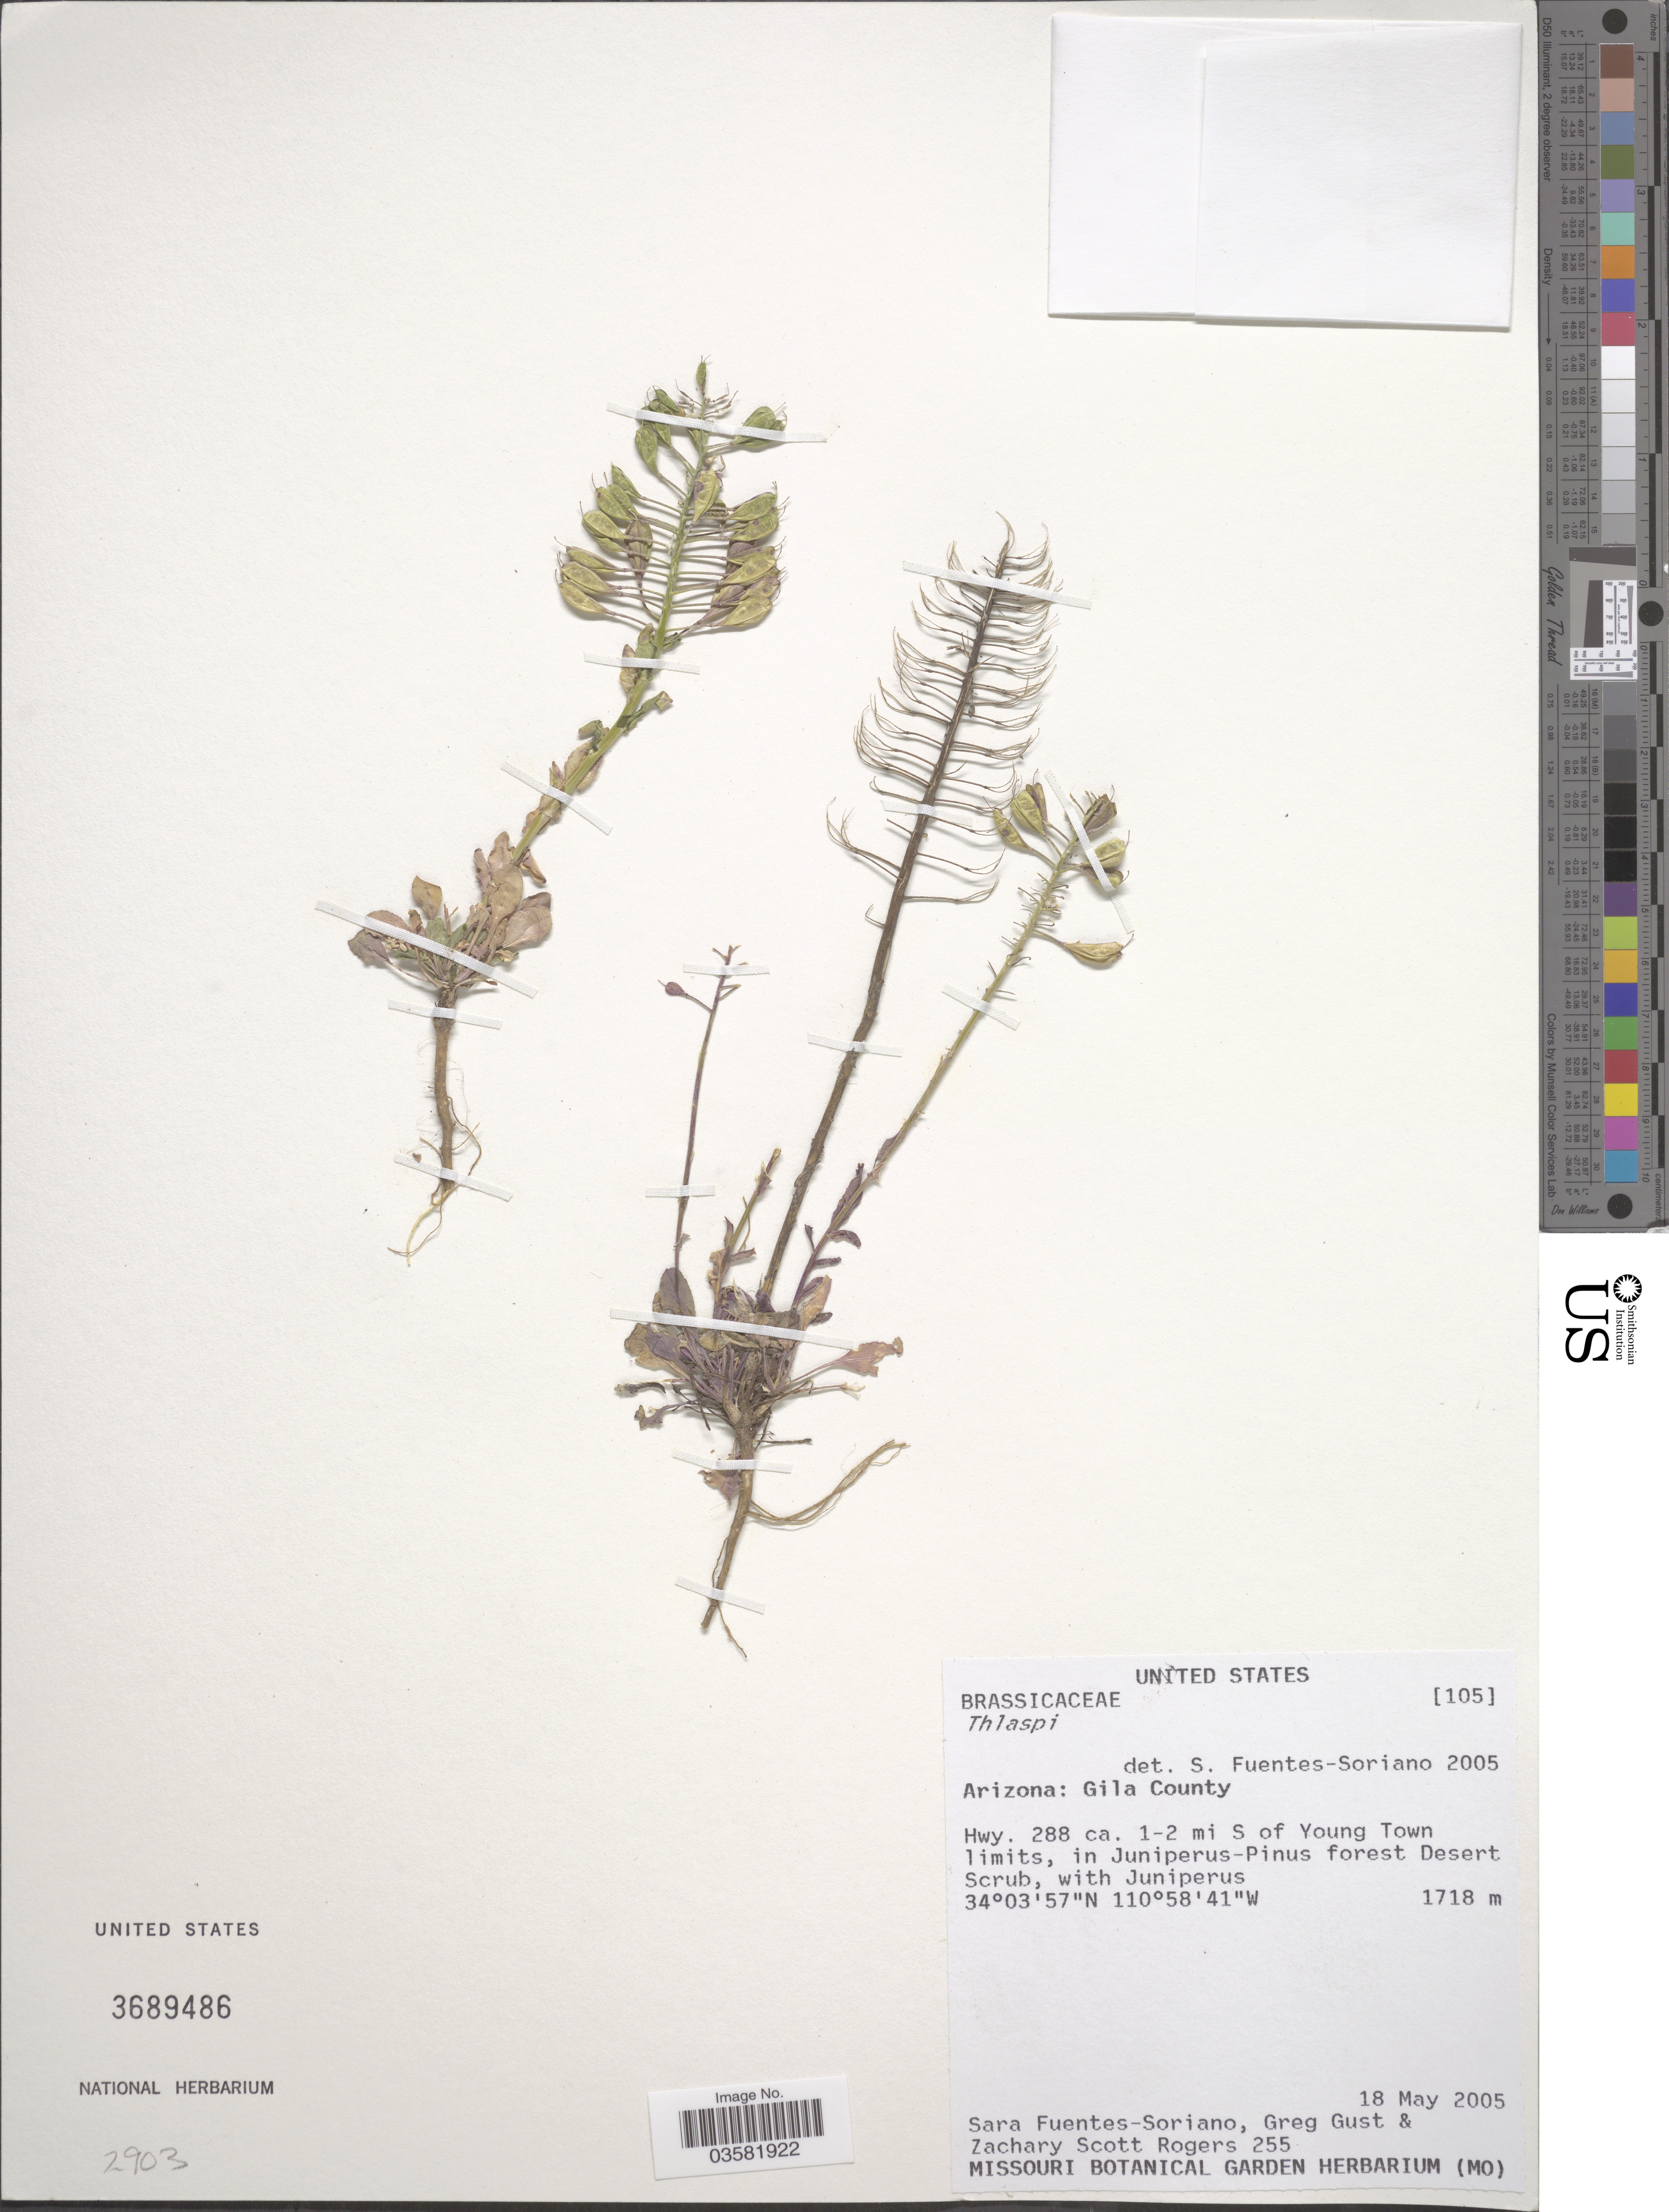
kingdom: Plantae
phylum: Tracheophyta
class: Magnoliopsida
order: Brassicales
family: Brassicaceae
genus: Thlaspi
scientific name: Thlaspi sp.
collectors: S. Fuentes Soriano, G. Gust & Z. S. Rogers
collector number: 255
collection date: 2005-05-18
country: United States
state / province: Arizona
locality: Gila County. Hwy. 288 ca. 1-2 mi S of Young Town limits, in Juniperus-Pinus forest Desert Scrub.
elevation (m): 1718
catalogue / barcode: US 3689486